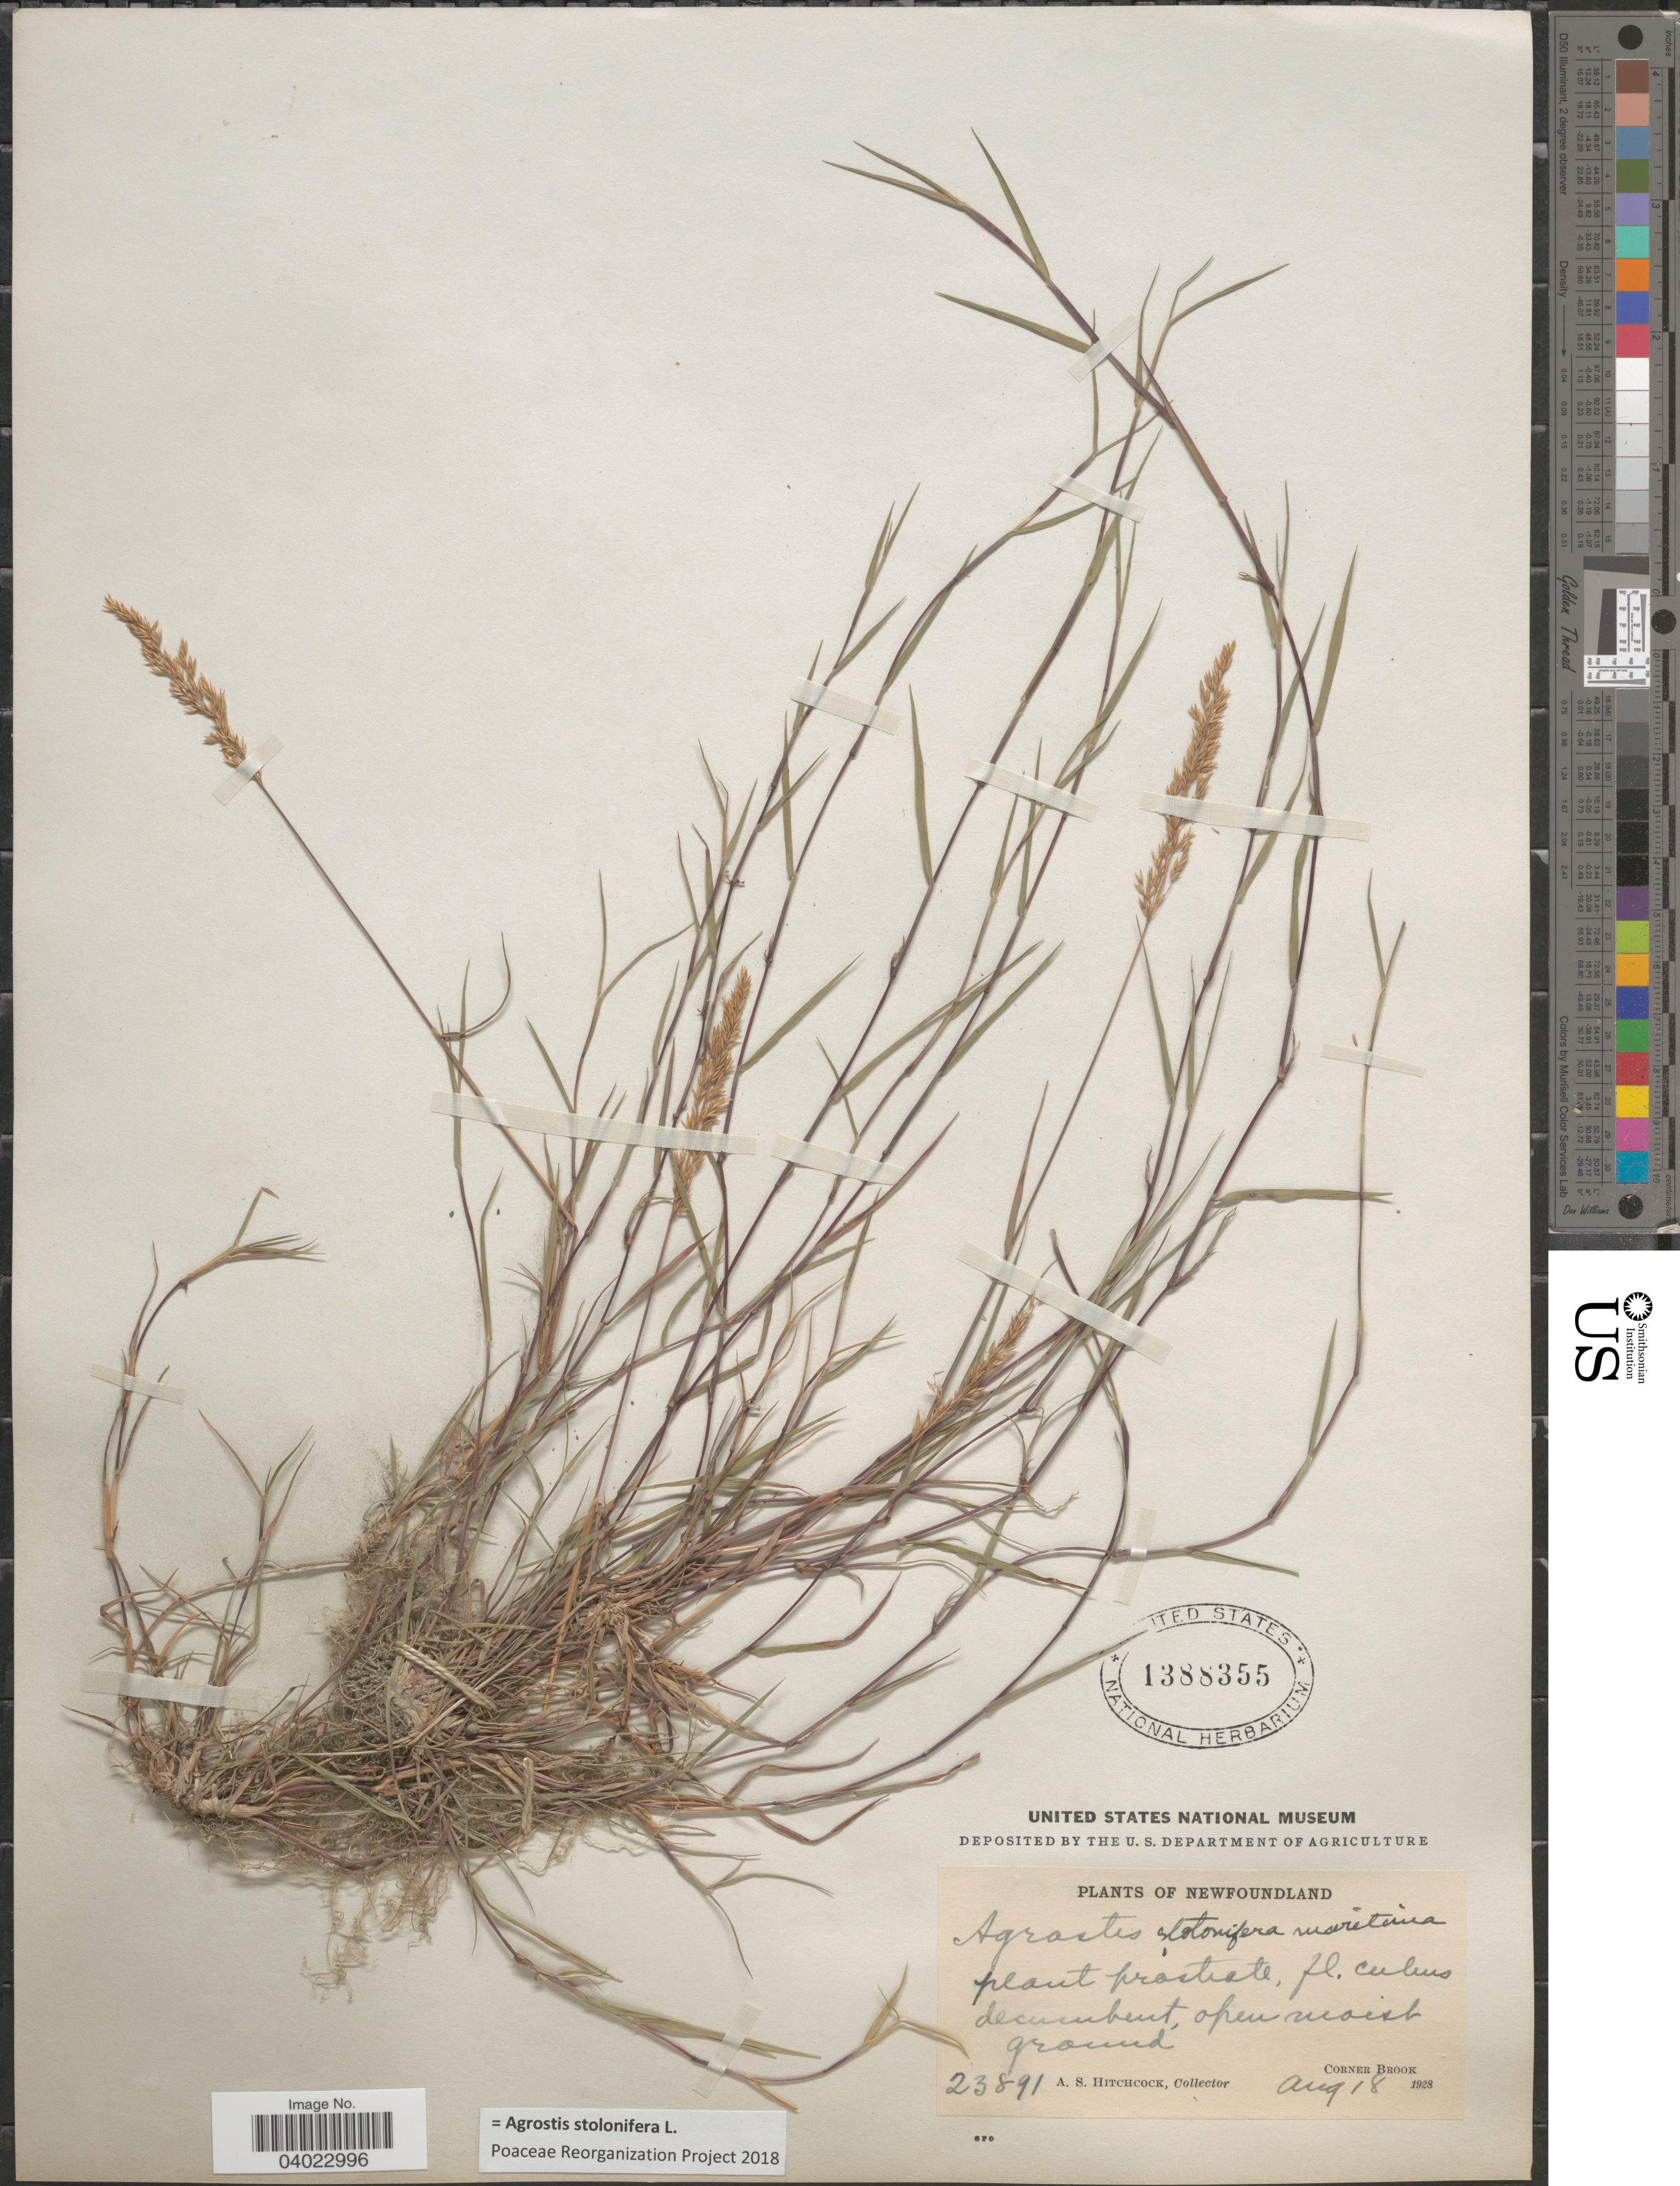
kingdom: Plantae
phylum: Tracheophyta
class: Liliopsida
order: Poales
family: Poaceae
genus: Agrostis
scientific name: Agrostis stolonifera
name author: L.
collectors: A. S. Hitchcock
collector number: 23891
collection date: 1928-08-18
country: Canada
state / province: Newfoundland and Labrador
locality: Corner Brook.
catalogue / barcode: US 1388355